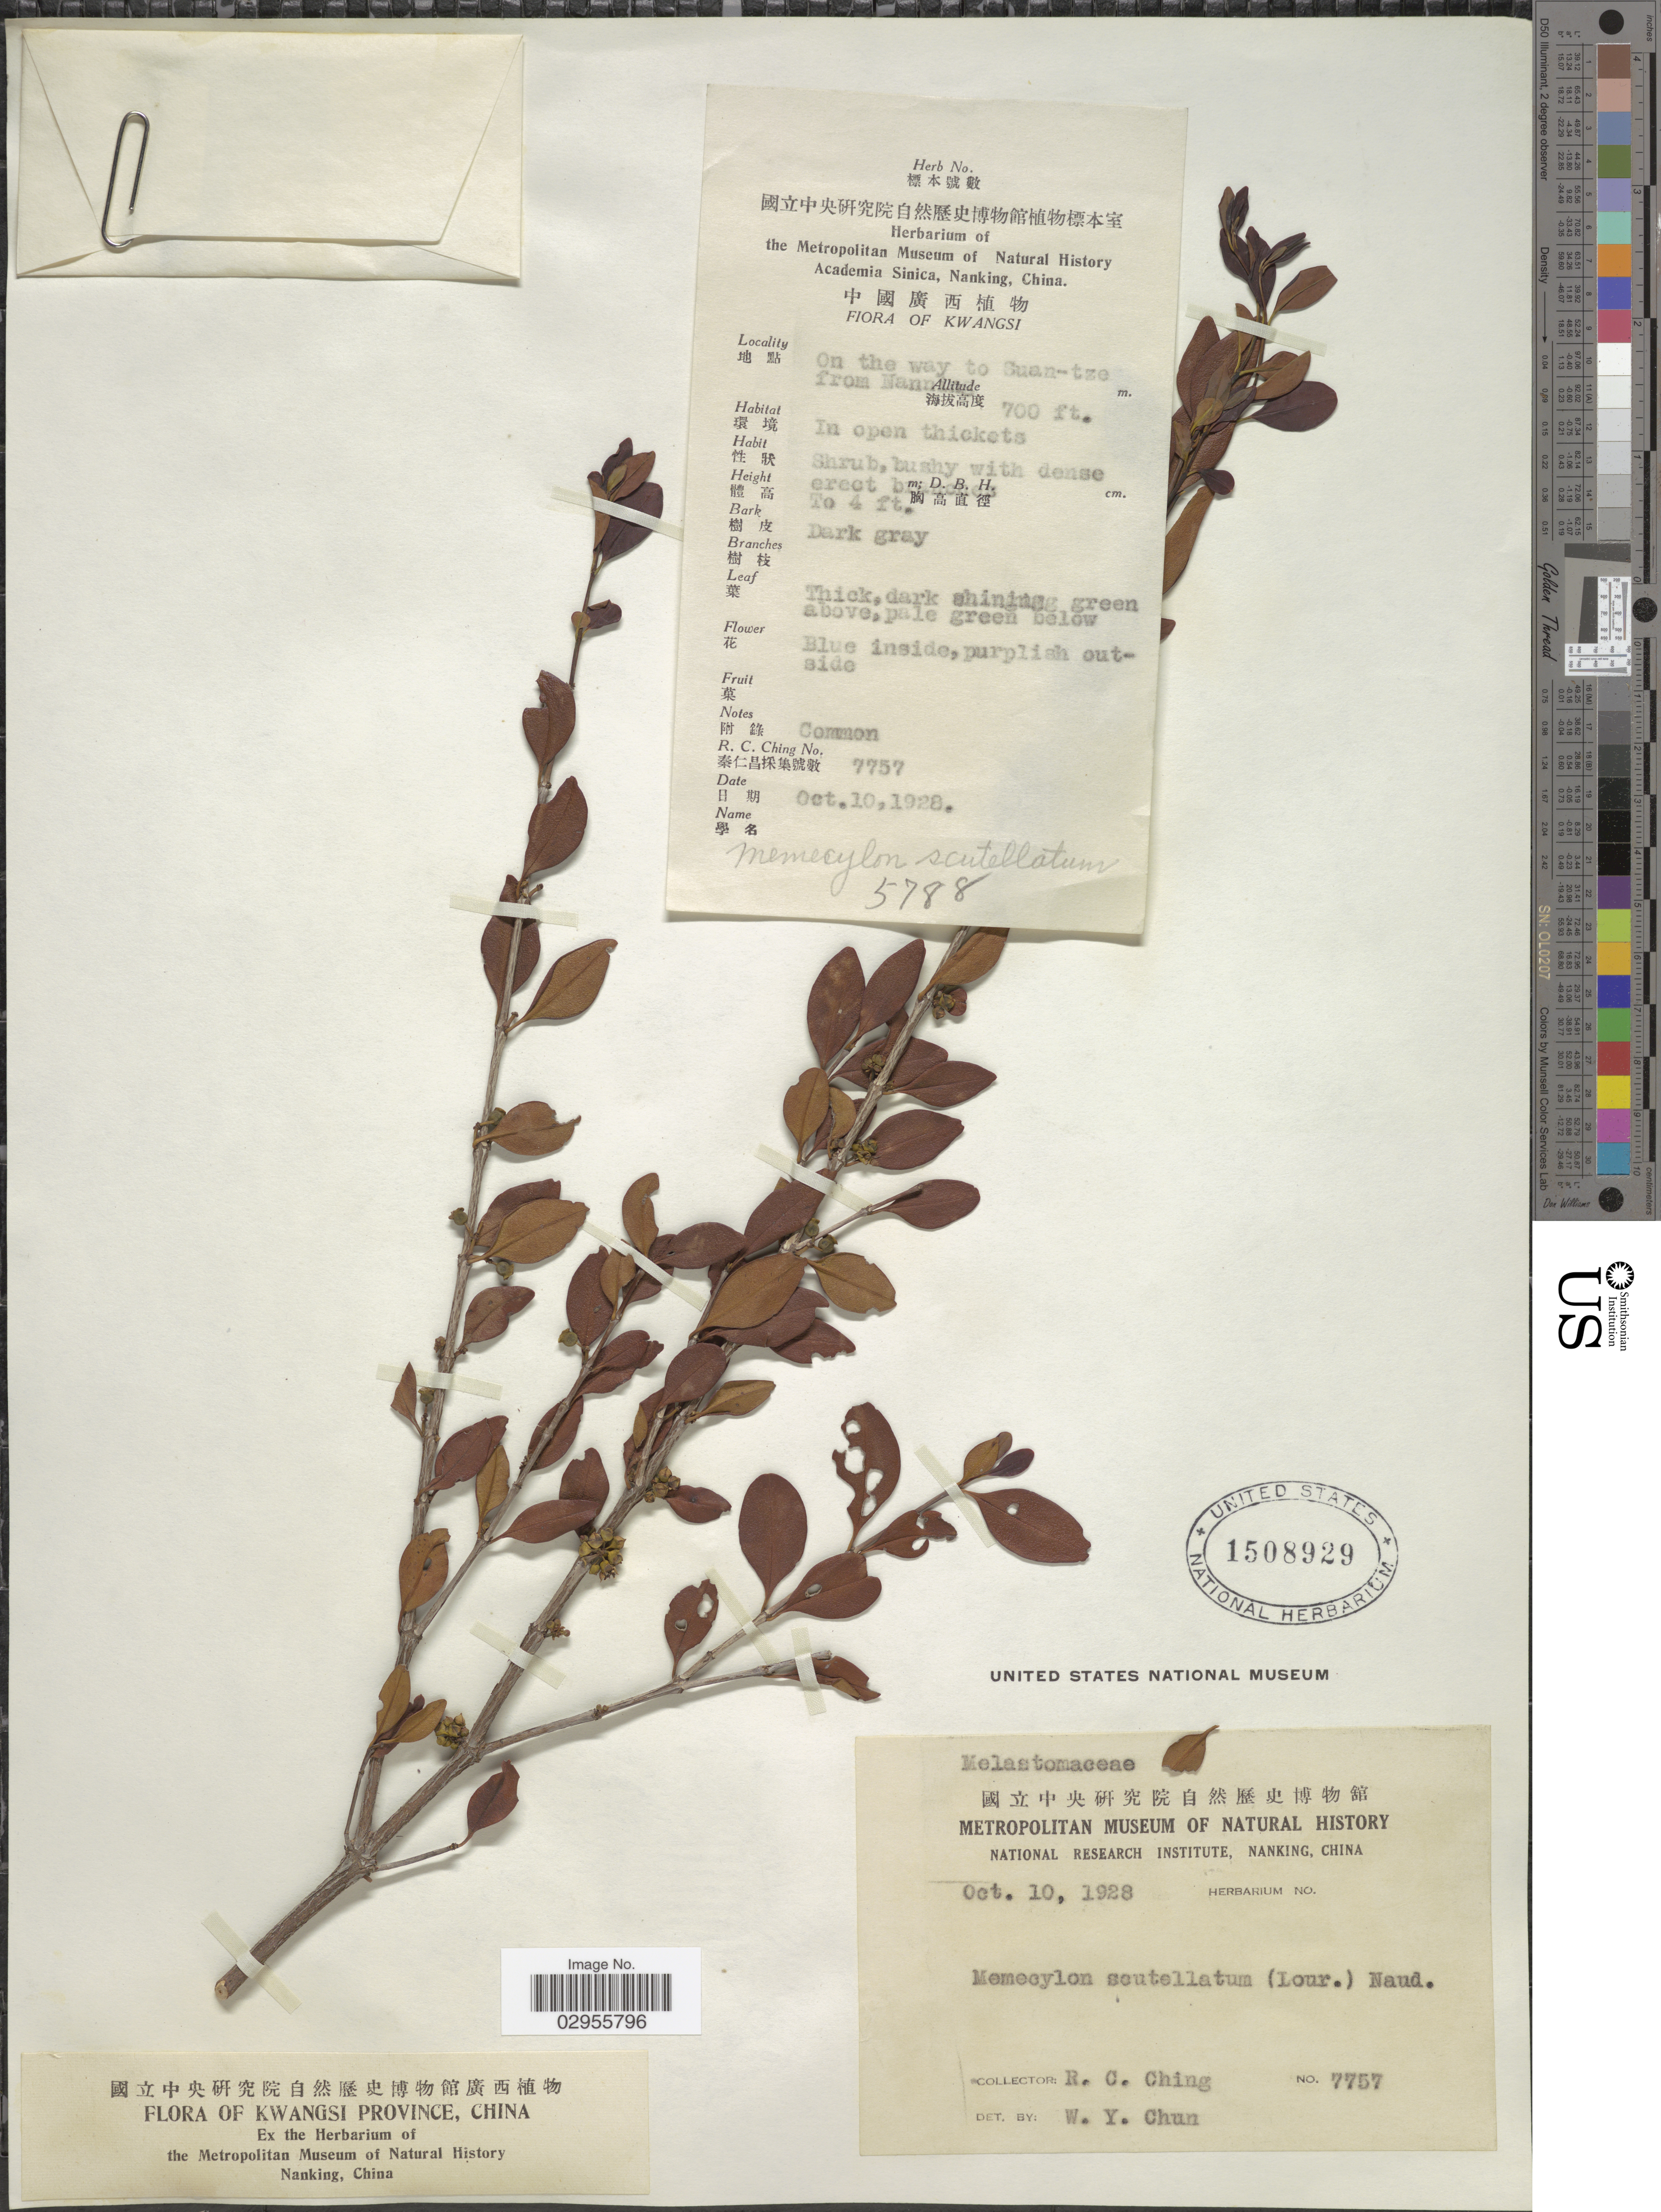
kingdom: Plantae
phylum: Tracheophyta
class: Magnoliopsida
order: Myrtales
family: Melastomataceae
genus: Memecylon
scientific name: Memecylon scutellatum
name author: (Lour.) Hook. & Arn.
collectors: R. C. Ching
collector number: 7757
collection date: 1928-10-10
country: China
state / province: Guangxi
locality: Kwangsi Province. On the way to Suan-tze from Nann [illegible text]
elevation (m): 213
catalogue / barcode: US 1508929